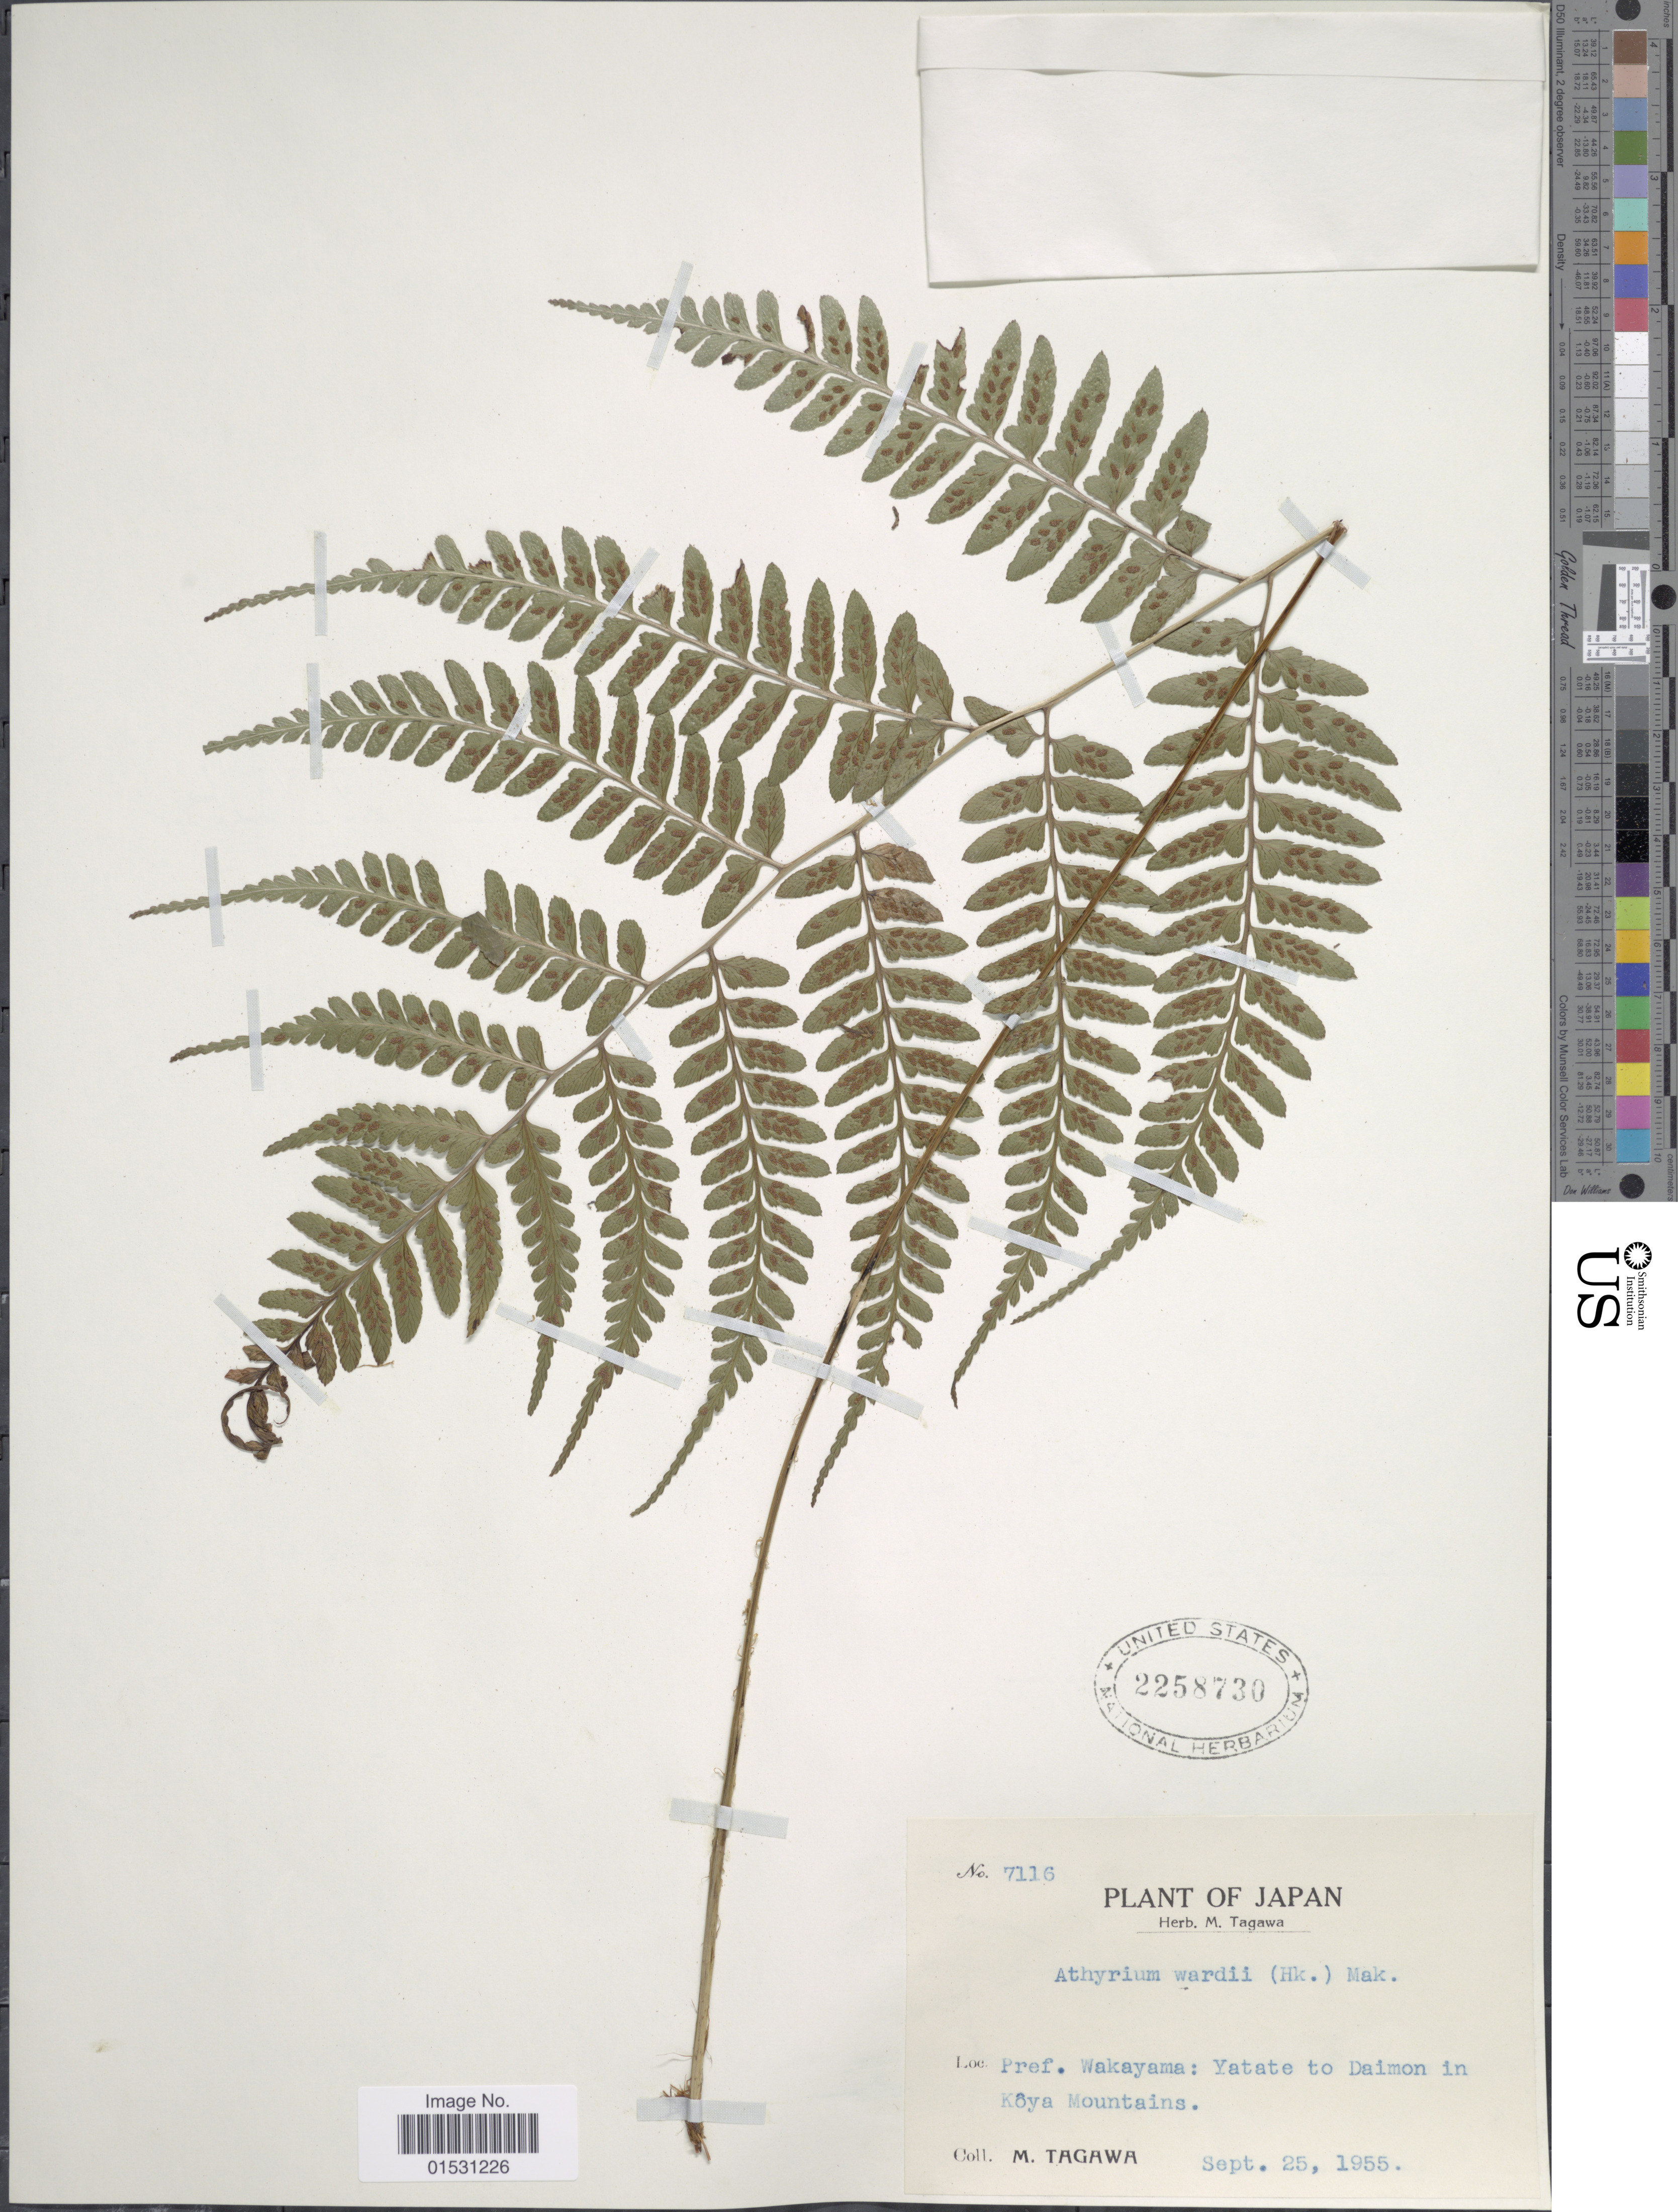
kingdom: Plantae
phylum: Tracheophyta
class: Polypodiopsida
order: Polypodiales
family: Athyriaceae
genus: Athyrium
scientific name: Athyrium wardii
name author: (Hook.) Makino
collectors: M. Tagawa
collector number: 7116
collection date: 1955-09-25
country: Japan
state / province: Wakayama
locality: Pref. Wakayama: Yatate to Daimon in Koyo Mountains.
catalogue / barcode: US 2258730